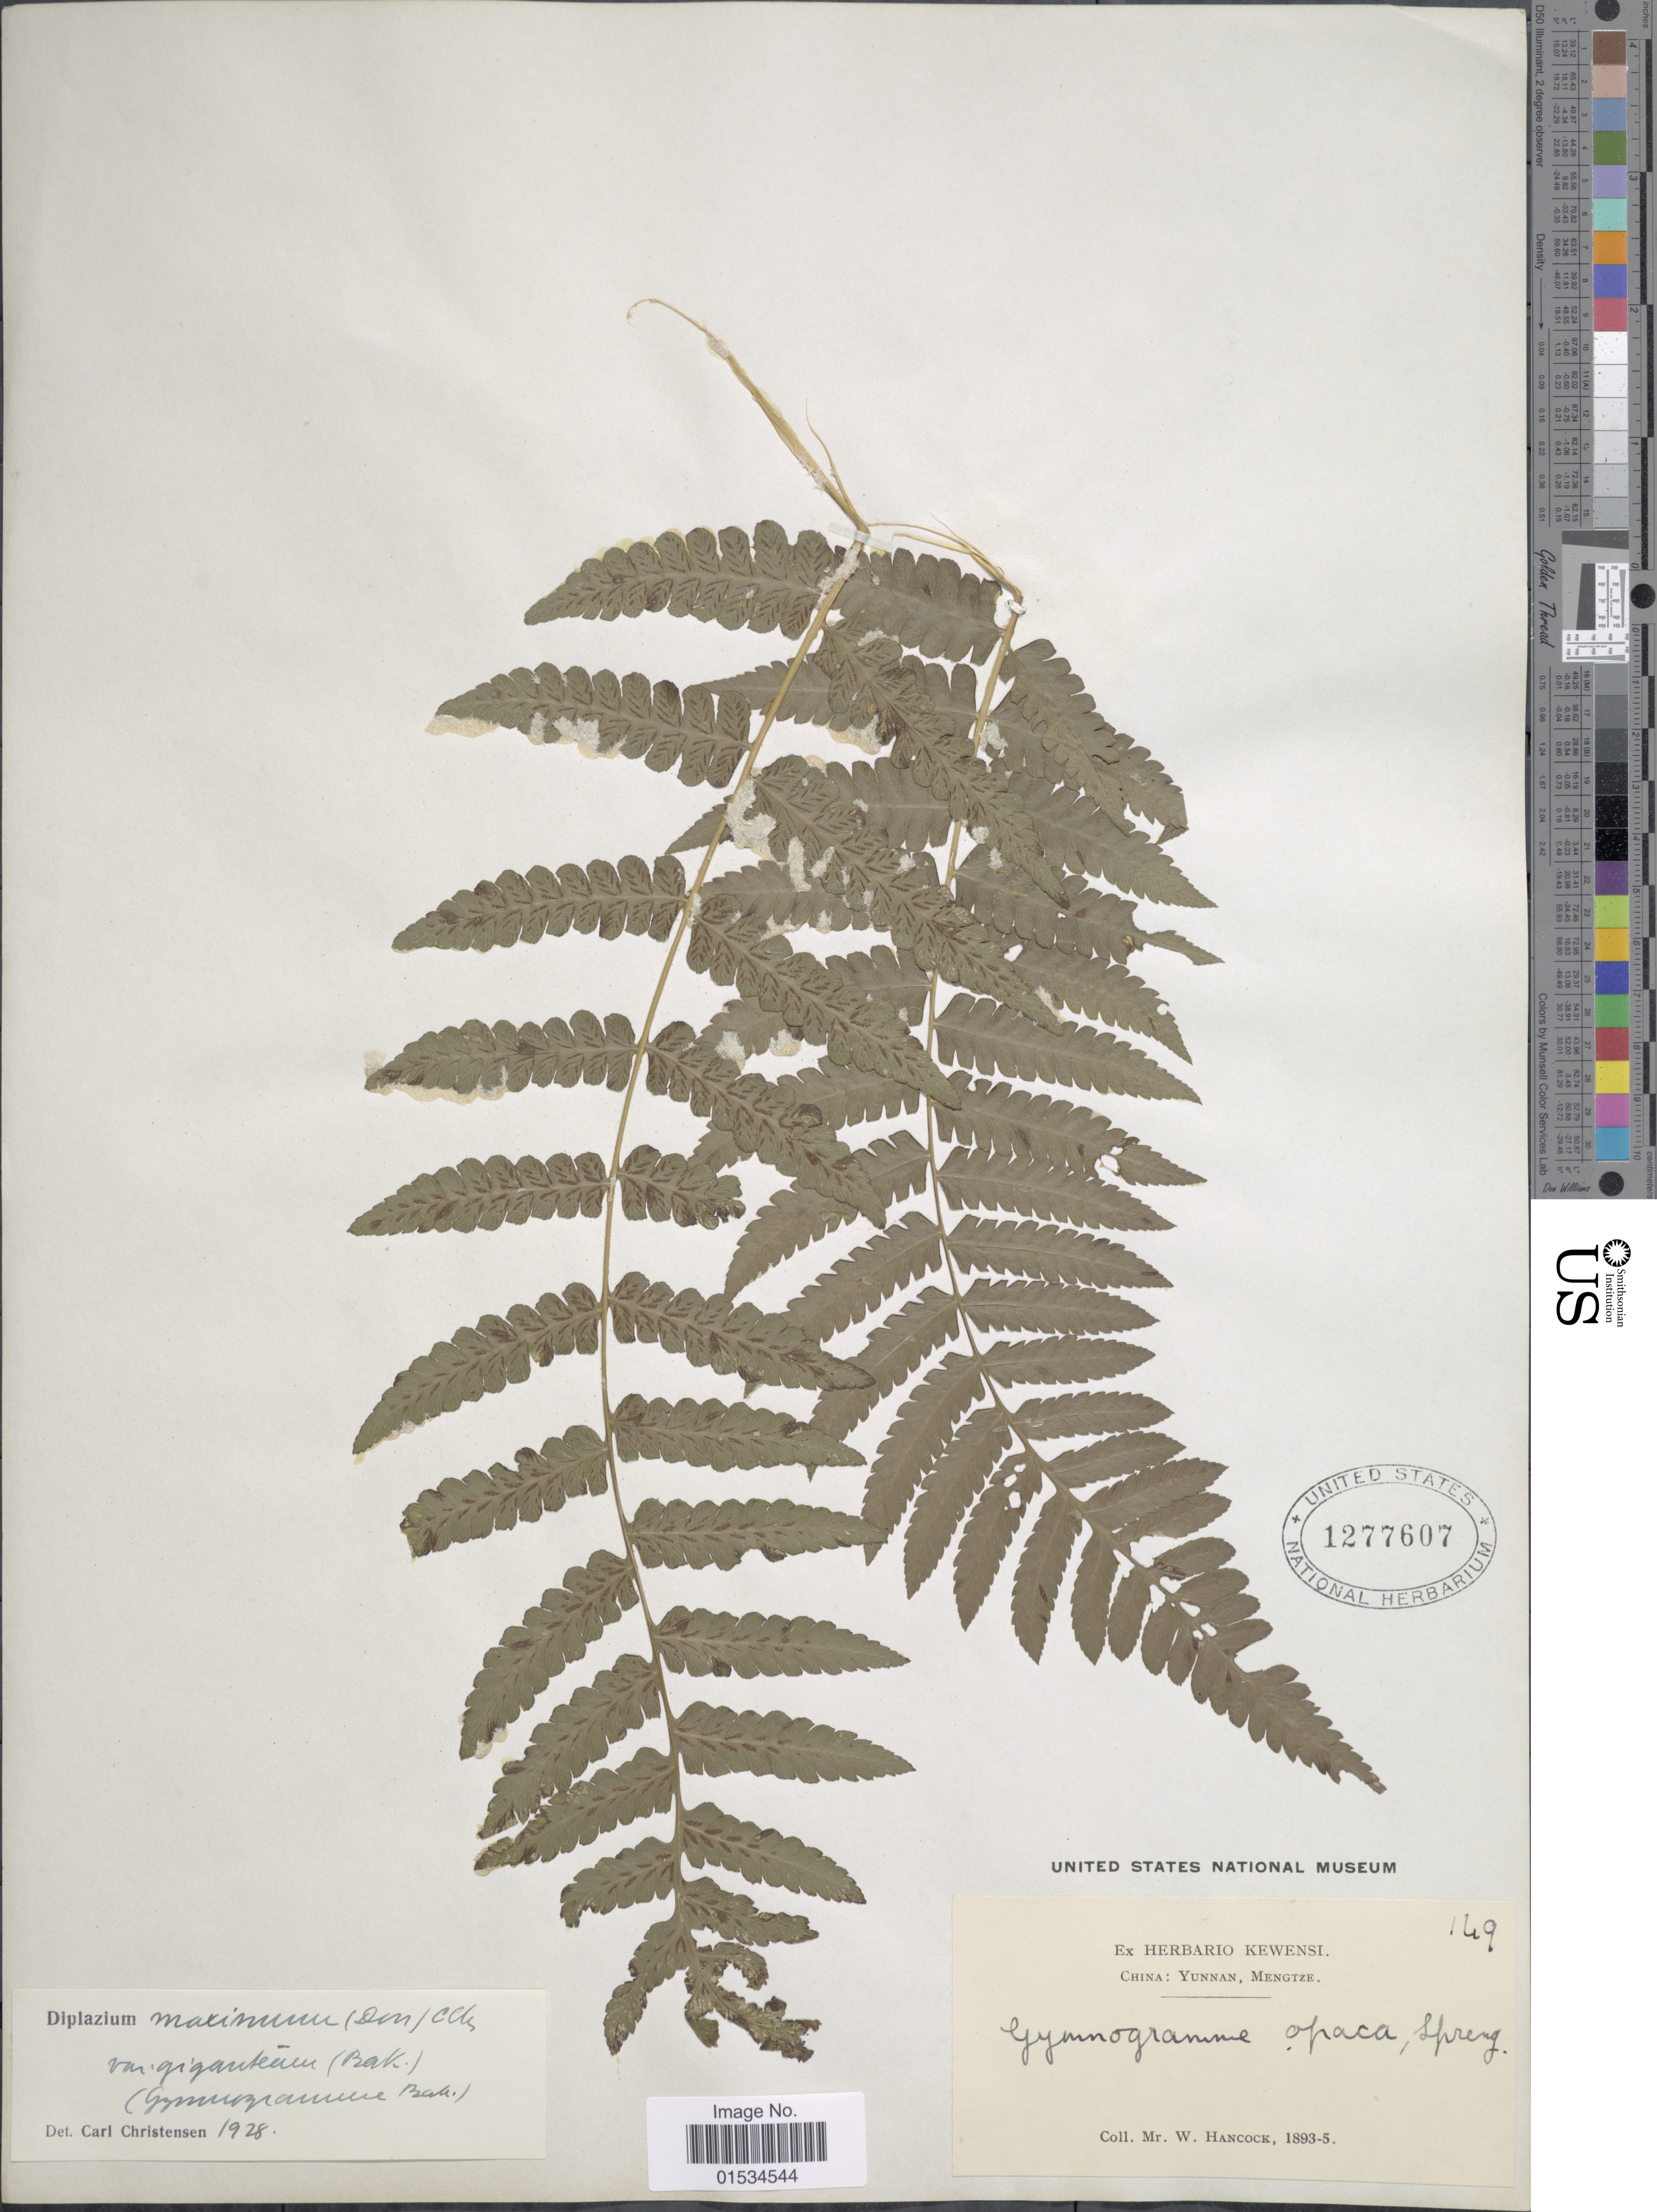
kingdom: Plantae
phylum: Tracheophyta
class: Polypodiopsida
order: Polypodiales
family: Athyriaceae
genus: Diplazium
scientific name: Diplazium sp.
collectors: W. Hancock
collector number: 149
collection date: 1893/1895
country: China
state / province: Yunnan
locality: Mengtze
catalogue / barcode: US 1277607